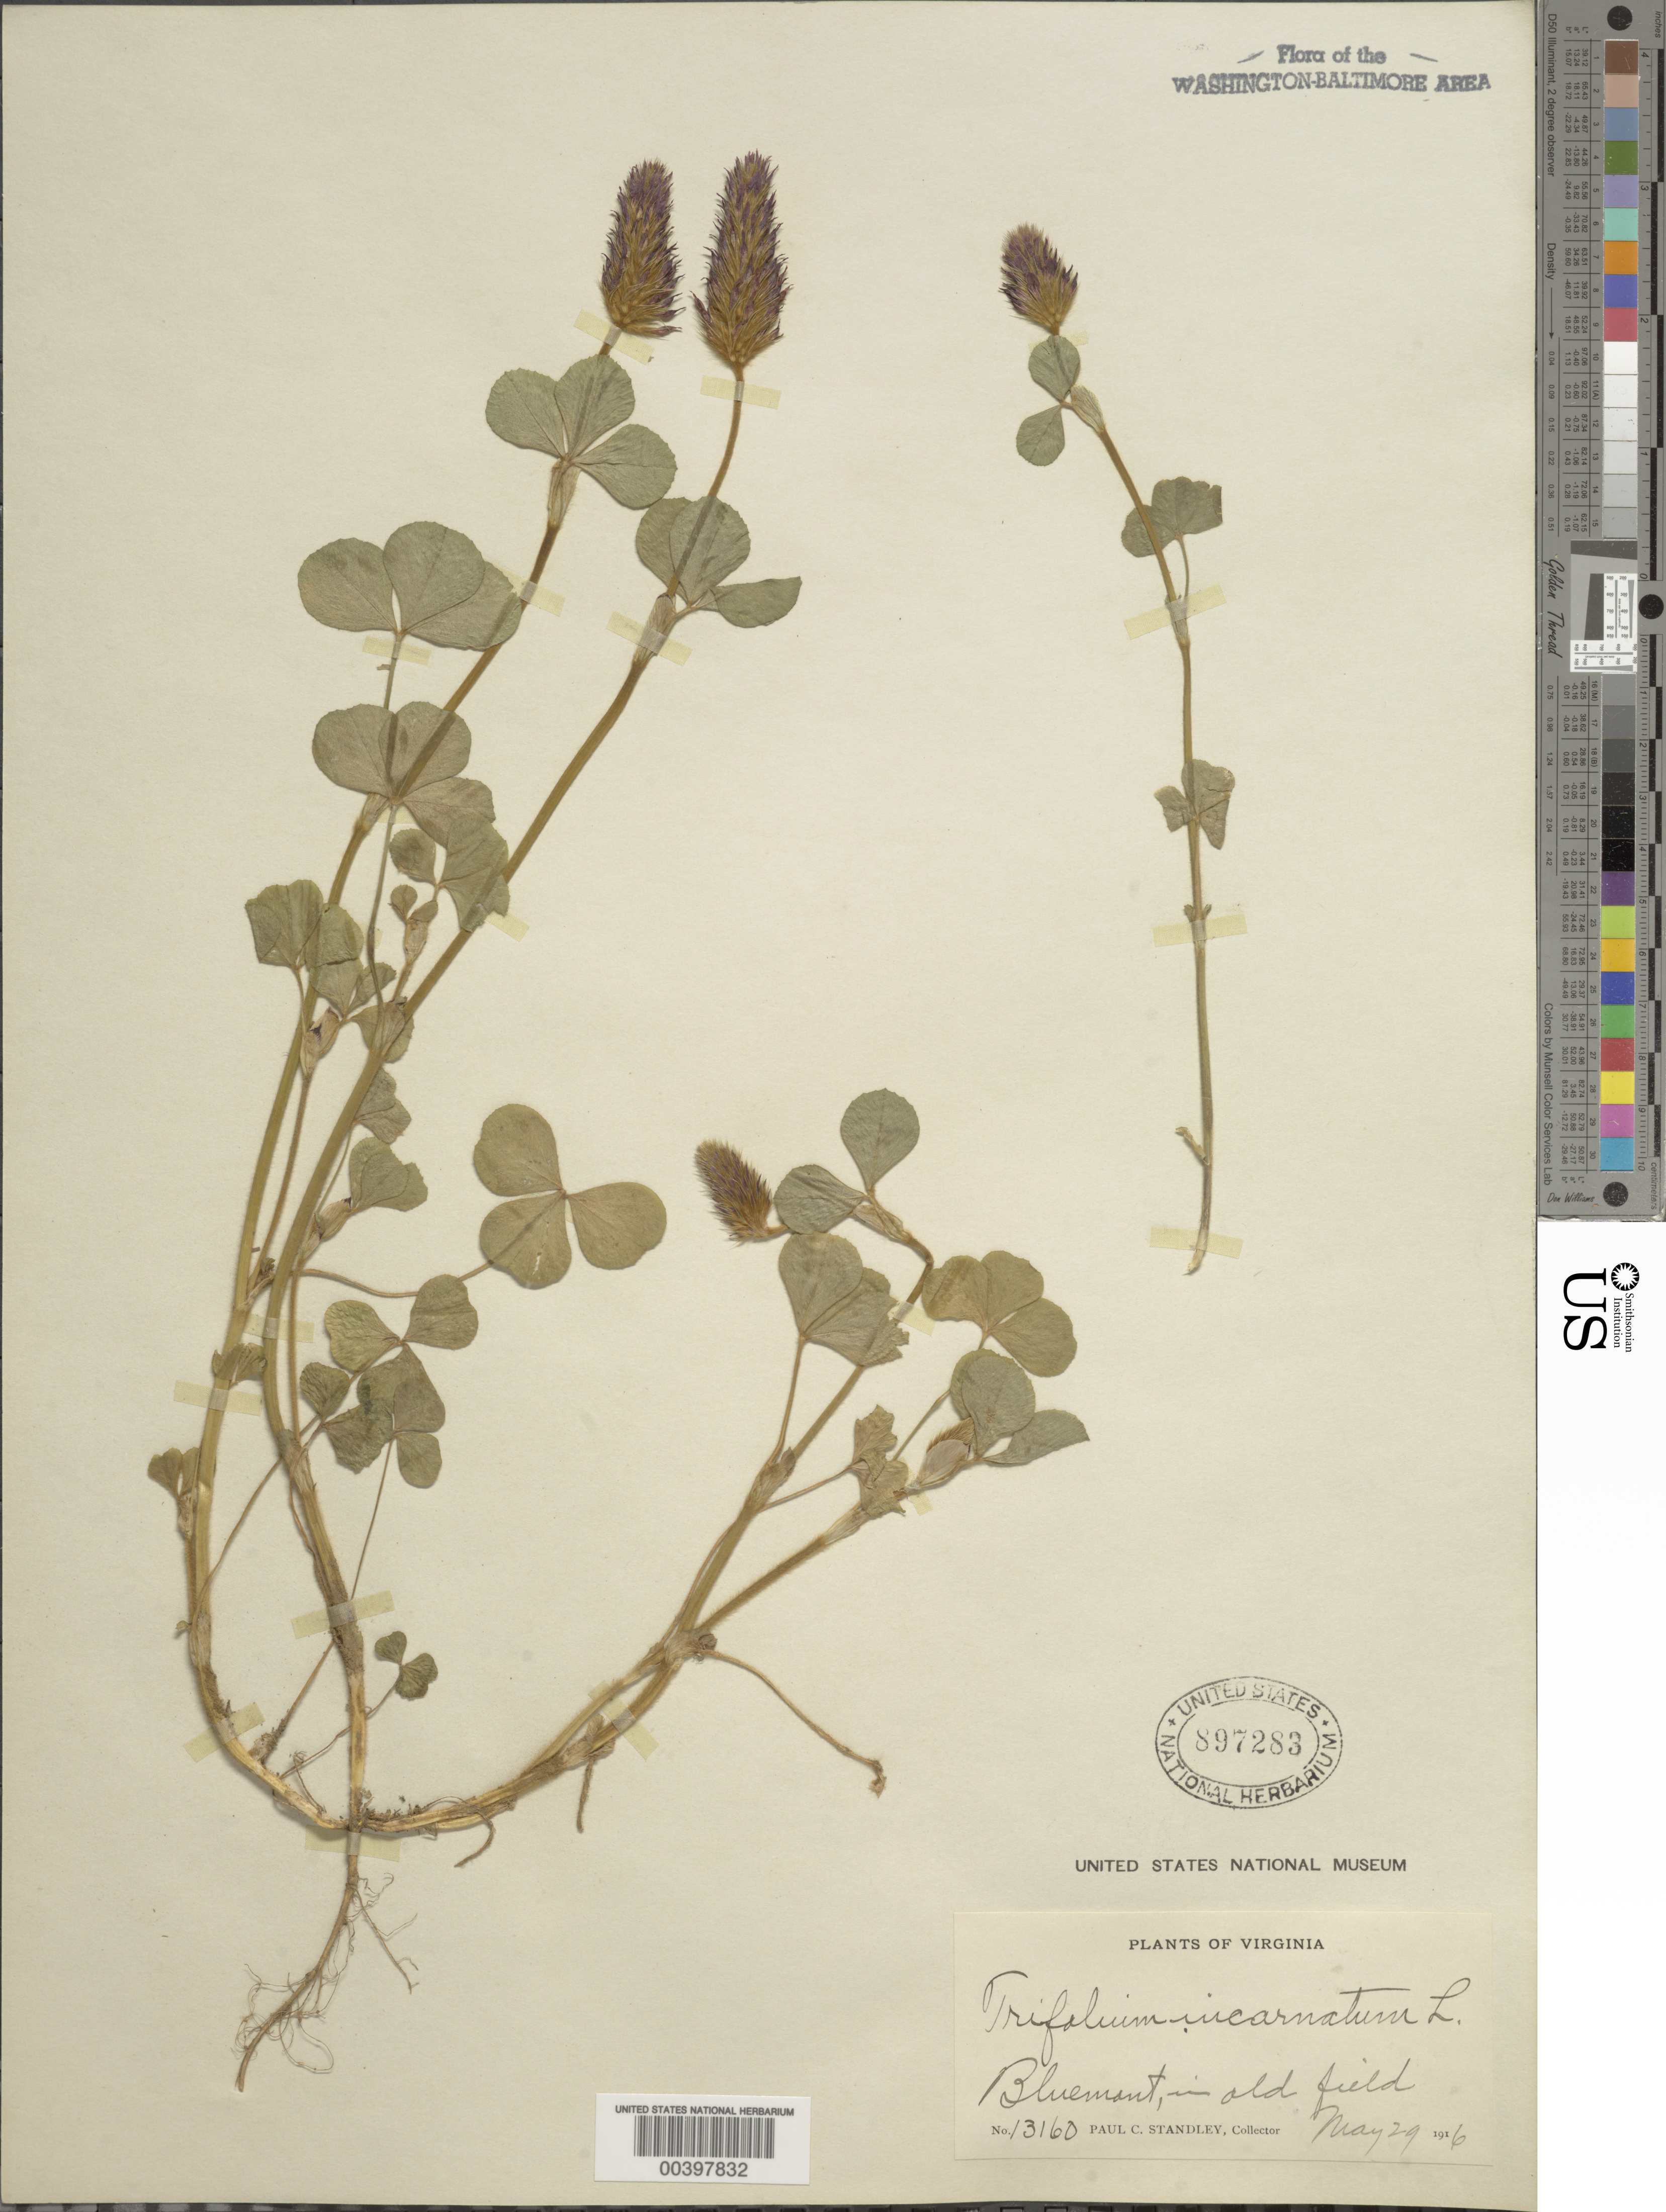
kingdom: Plantae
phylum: Tracheophyta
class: Magnoliopsida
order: Fabales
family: Fabaceae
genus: Trifolium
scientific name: Trifolium incarnatum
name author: L.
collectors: P. C. Standley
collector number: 13160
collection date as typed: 29 May 1916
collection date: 1916-05-29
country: United States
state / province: Virginia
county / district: Loudoun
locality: Bluemont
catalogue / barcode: US 897283